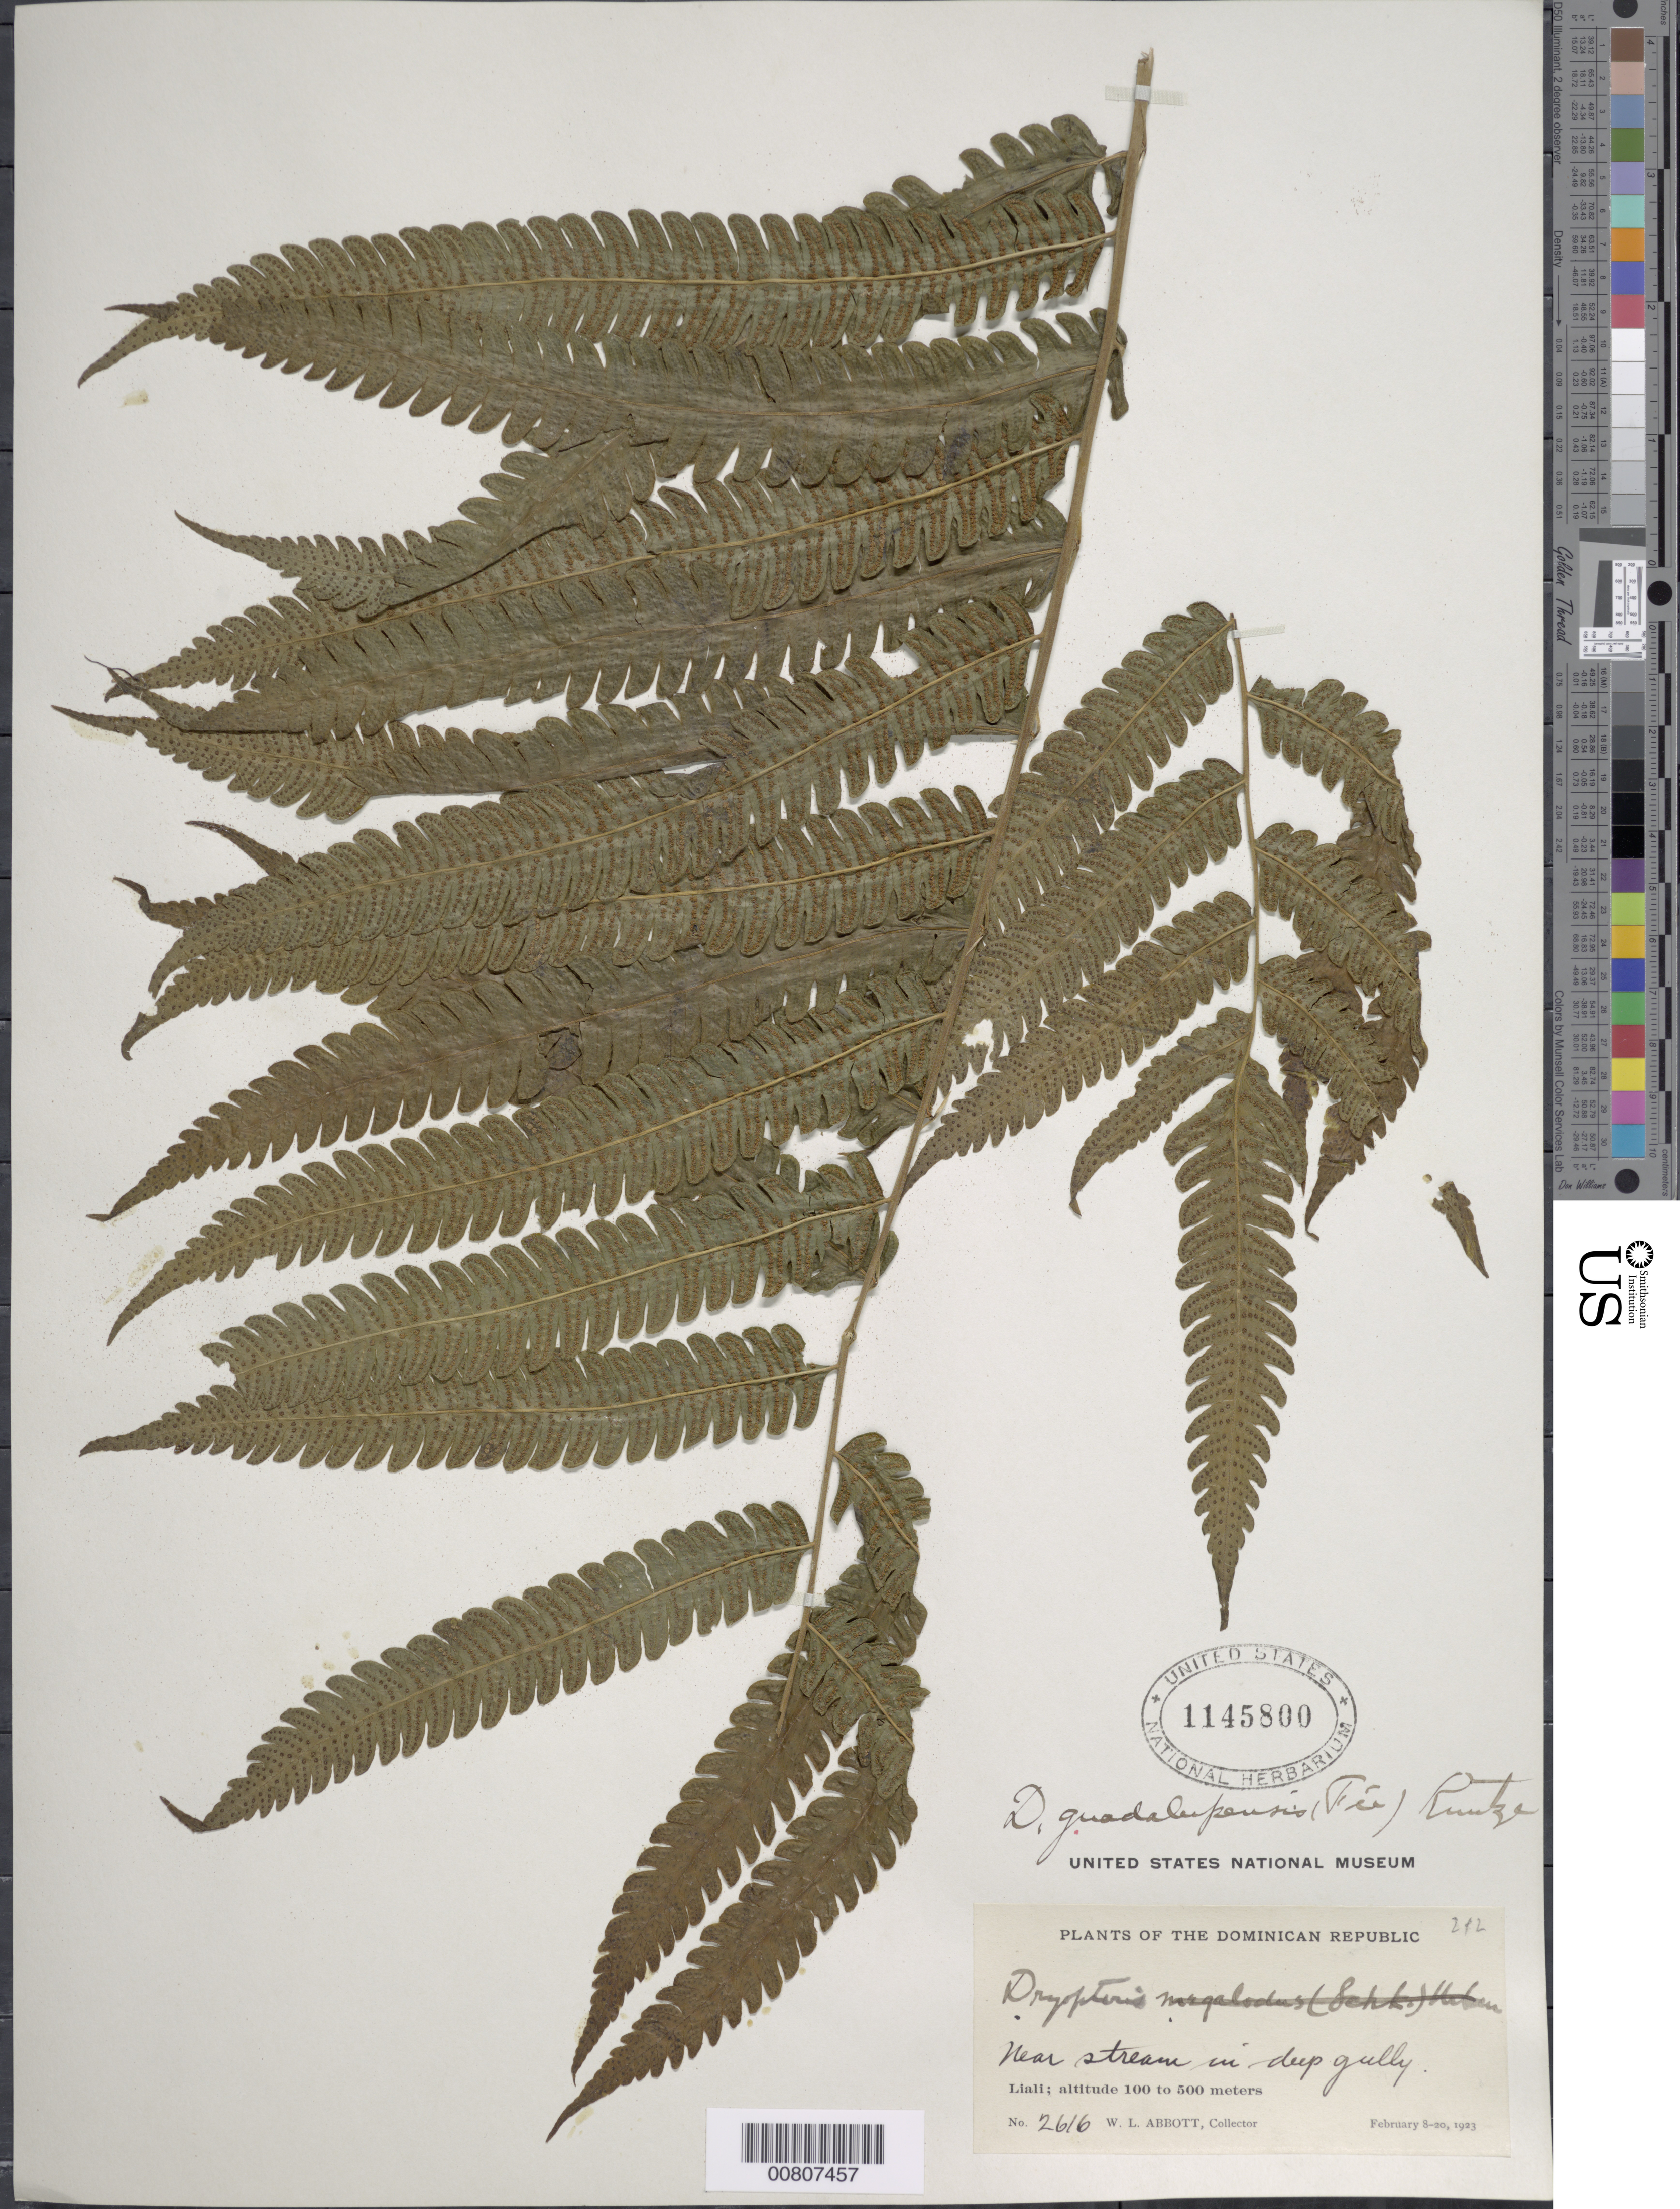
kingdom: Plantae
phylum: Tracheophyta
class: Polypodiopsida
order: Polypodiales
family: Thelypteridaceae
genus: Goniopteris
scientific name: Goniopteris nephrodioides (Klotzsch) comb. nov., ined 2015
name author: (Klotzsch)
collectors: W. L. Abbott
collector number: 2616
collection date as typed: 08 Feb 1923 to 20 Feb 1923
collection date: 1923-02-08/1923-02-20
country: Dominican Republic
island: Hispaniola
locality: Liali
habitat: Near stream in deep gully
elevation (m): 100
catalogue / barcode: US 1145800